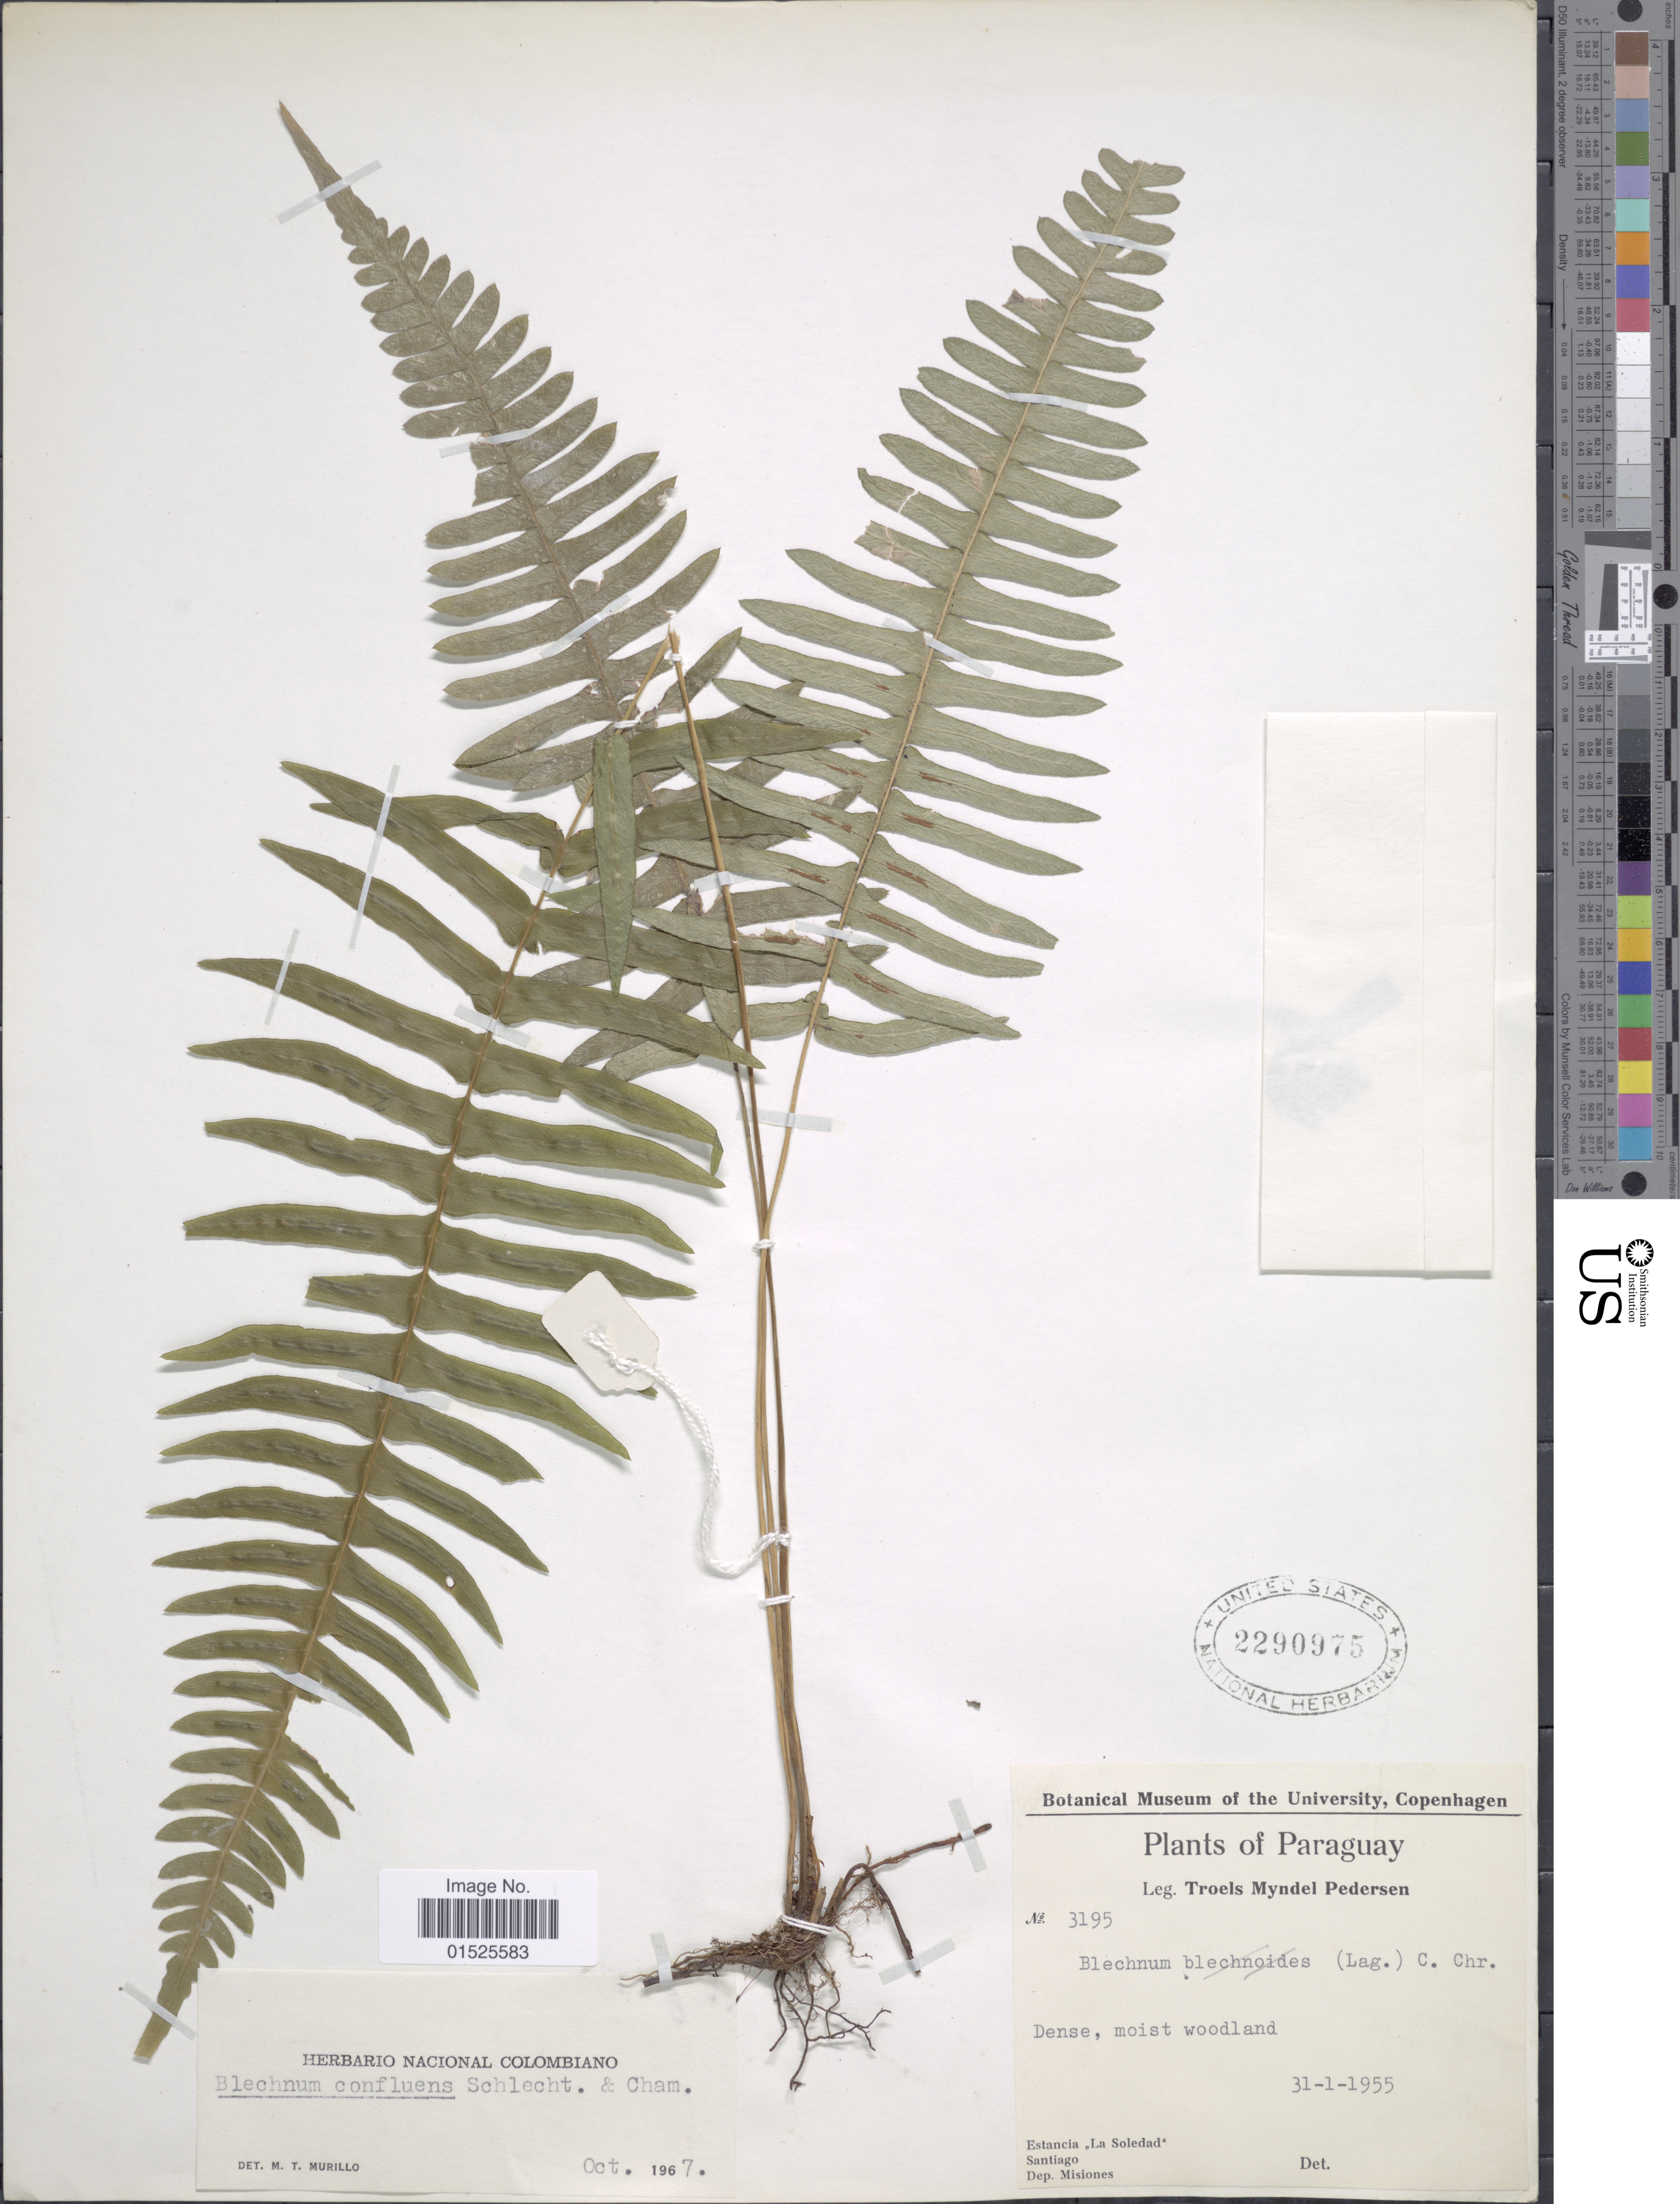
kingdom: Plantae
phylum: Tracheophyta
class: Polypodiopsida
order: Polypodiales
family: Blechnaceae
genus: Blechnum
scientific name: Blechnum confluens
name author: D.F.K. Schltdl. & Cham.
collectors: T. Pederson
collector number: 3195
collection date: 1955-01-31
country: Paraguay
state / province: Misiones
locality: Estancia "La Soledad". Santiago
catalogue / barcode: US 2290975